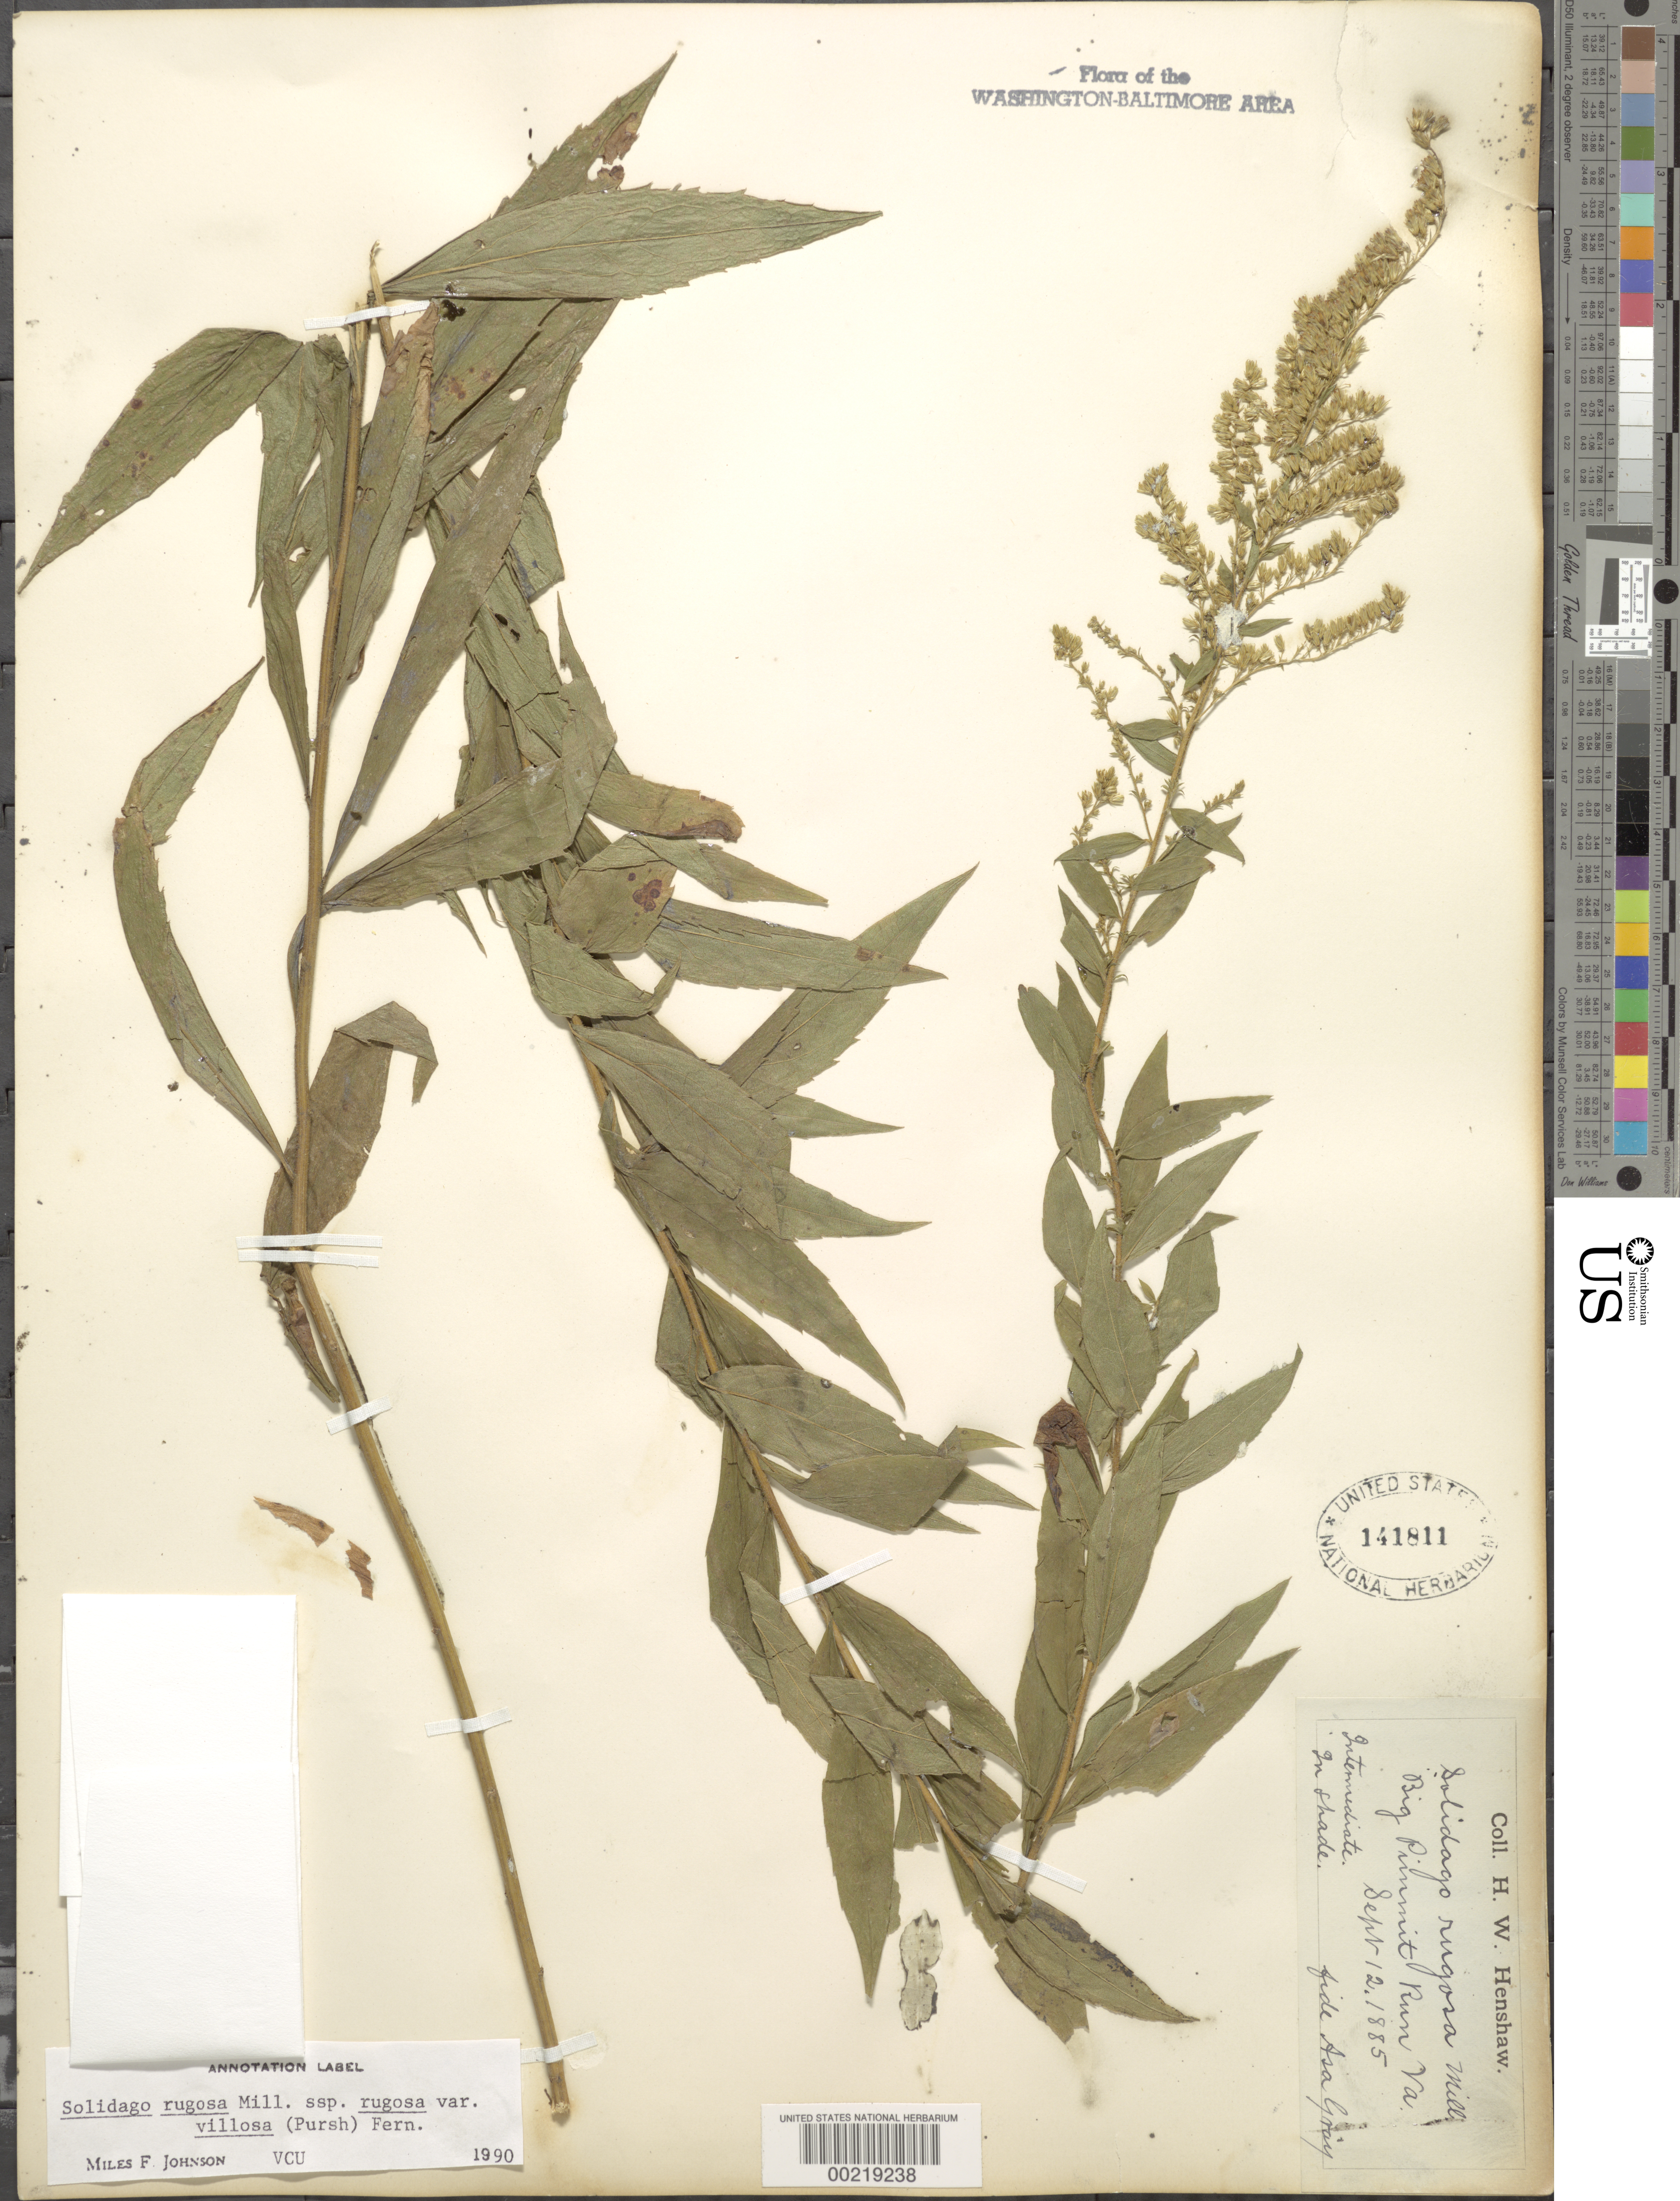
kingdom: Plantae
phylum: Tracheophyta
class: Magnoliopsida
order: Asterales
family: Asteraceae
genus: Solidago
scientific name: Solidago rugosa var. villosa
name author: Mill.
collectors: H. Henshaw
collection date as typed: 12 Sep 1885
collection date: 1885-09-12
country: United States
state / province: Virginia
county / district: Fairfax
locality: Big Pimmitt Run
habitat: Shade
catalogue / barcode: US 141811